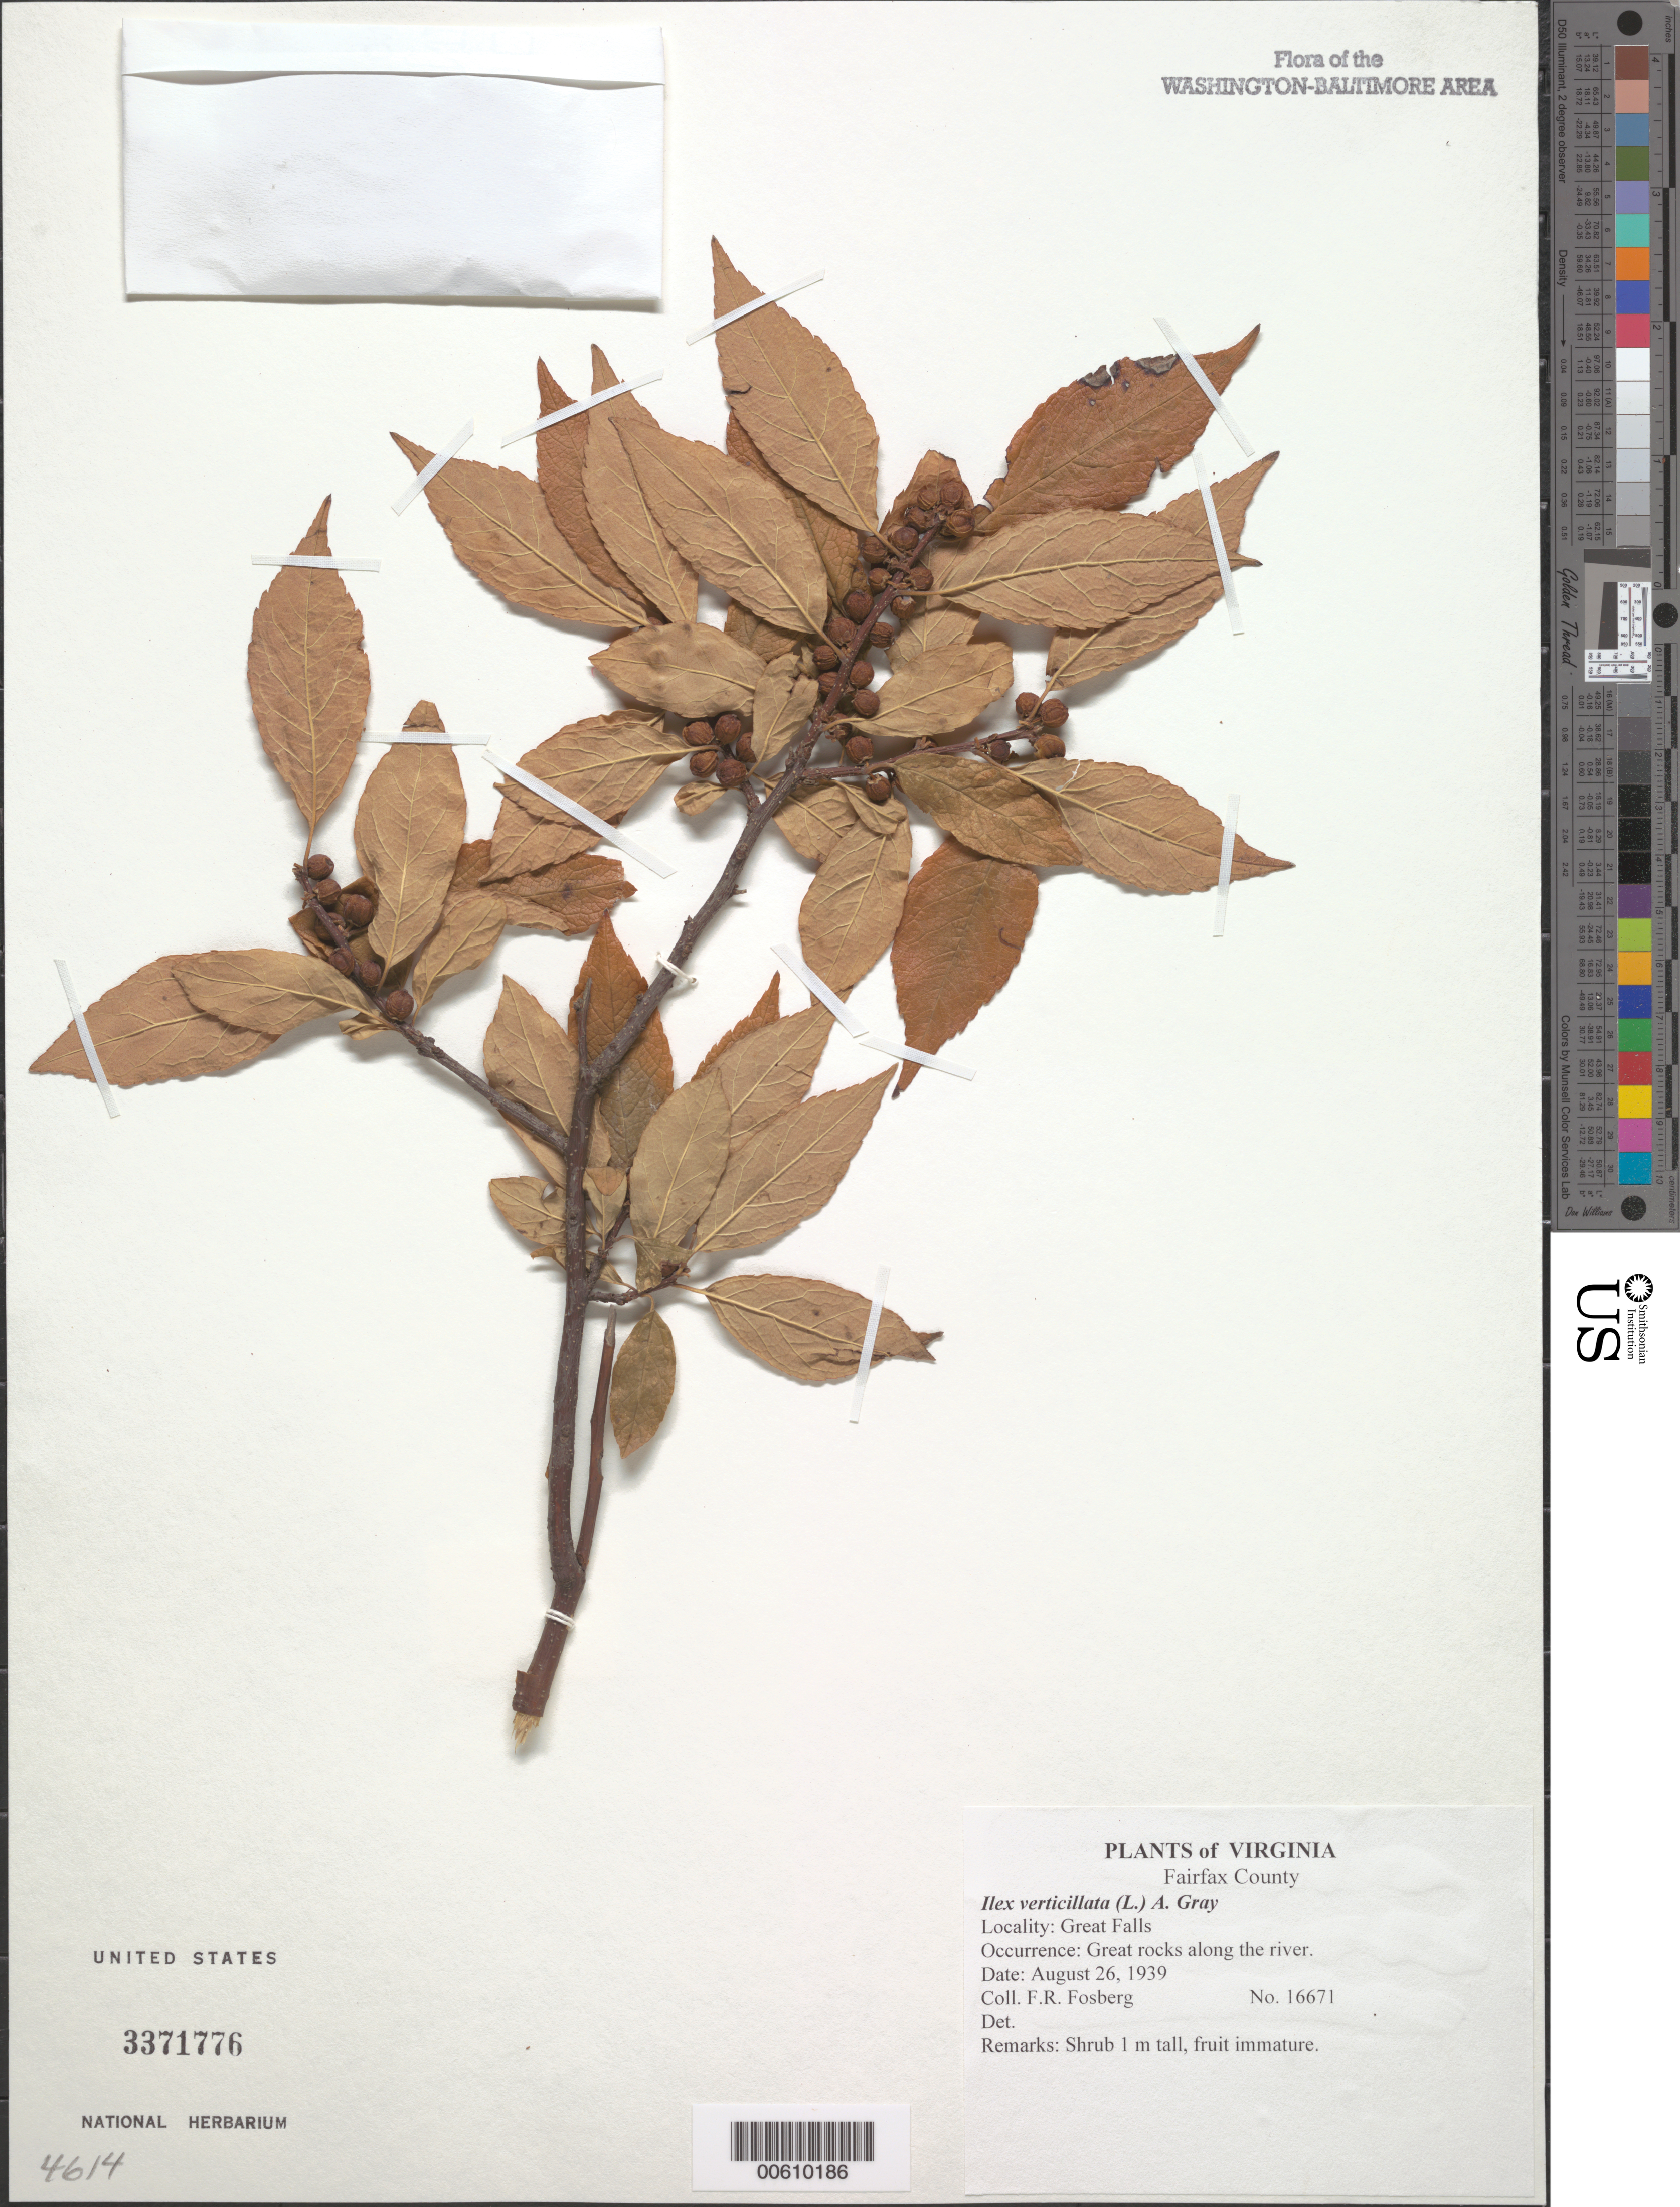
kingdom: Plantae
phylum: Tracheophyta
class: Magnoliopsida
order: Aquifoliales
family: Aquifoliaceae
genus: Ilex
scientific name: Ilex verticillata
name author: (L.) A. Gray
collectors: F. R. Fosberg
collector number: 16671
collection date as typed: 26 Aug 1939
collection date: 1939-08-26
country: United States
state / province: Virginia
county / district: Fairfax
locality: Great Falls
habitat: Great rocks along the river.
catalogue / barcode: US 3371776